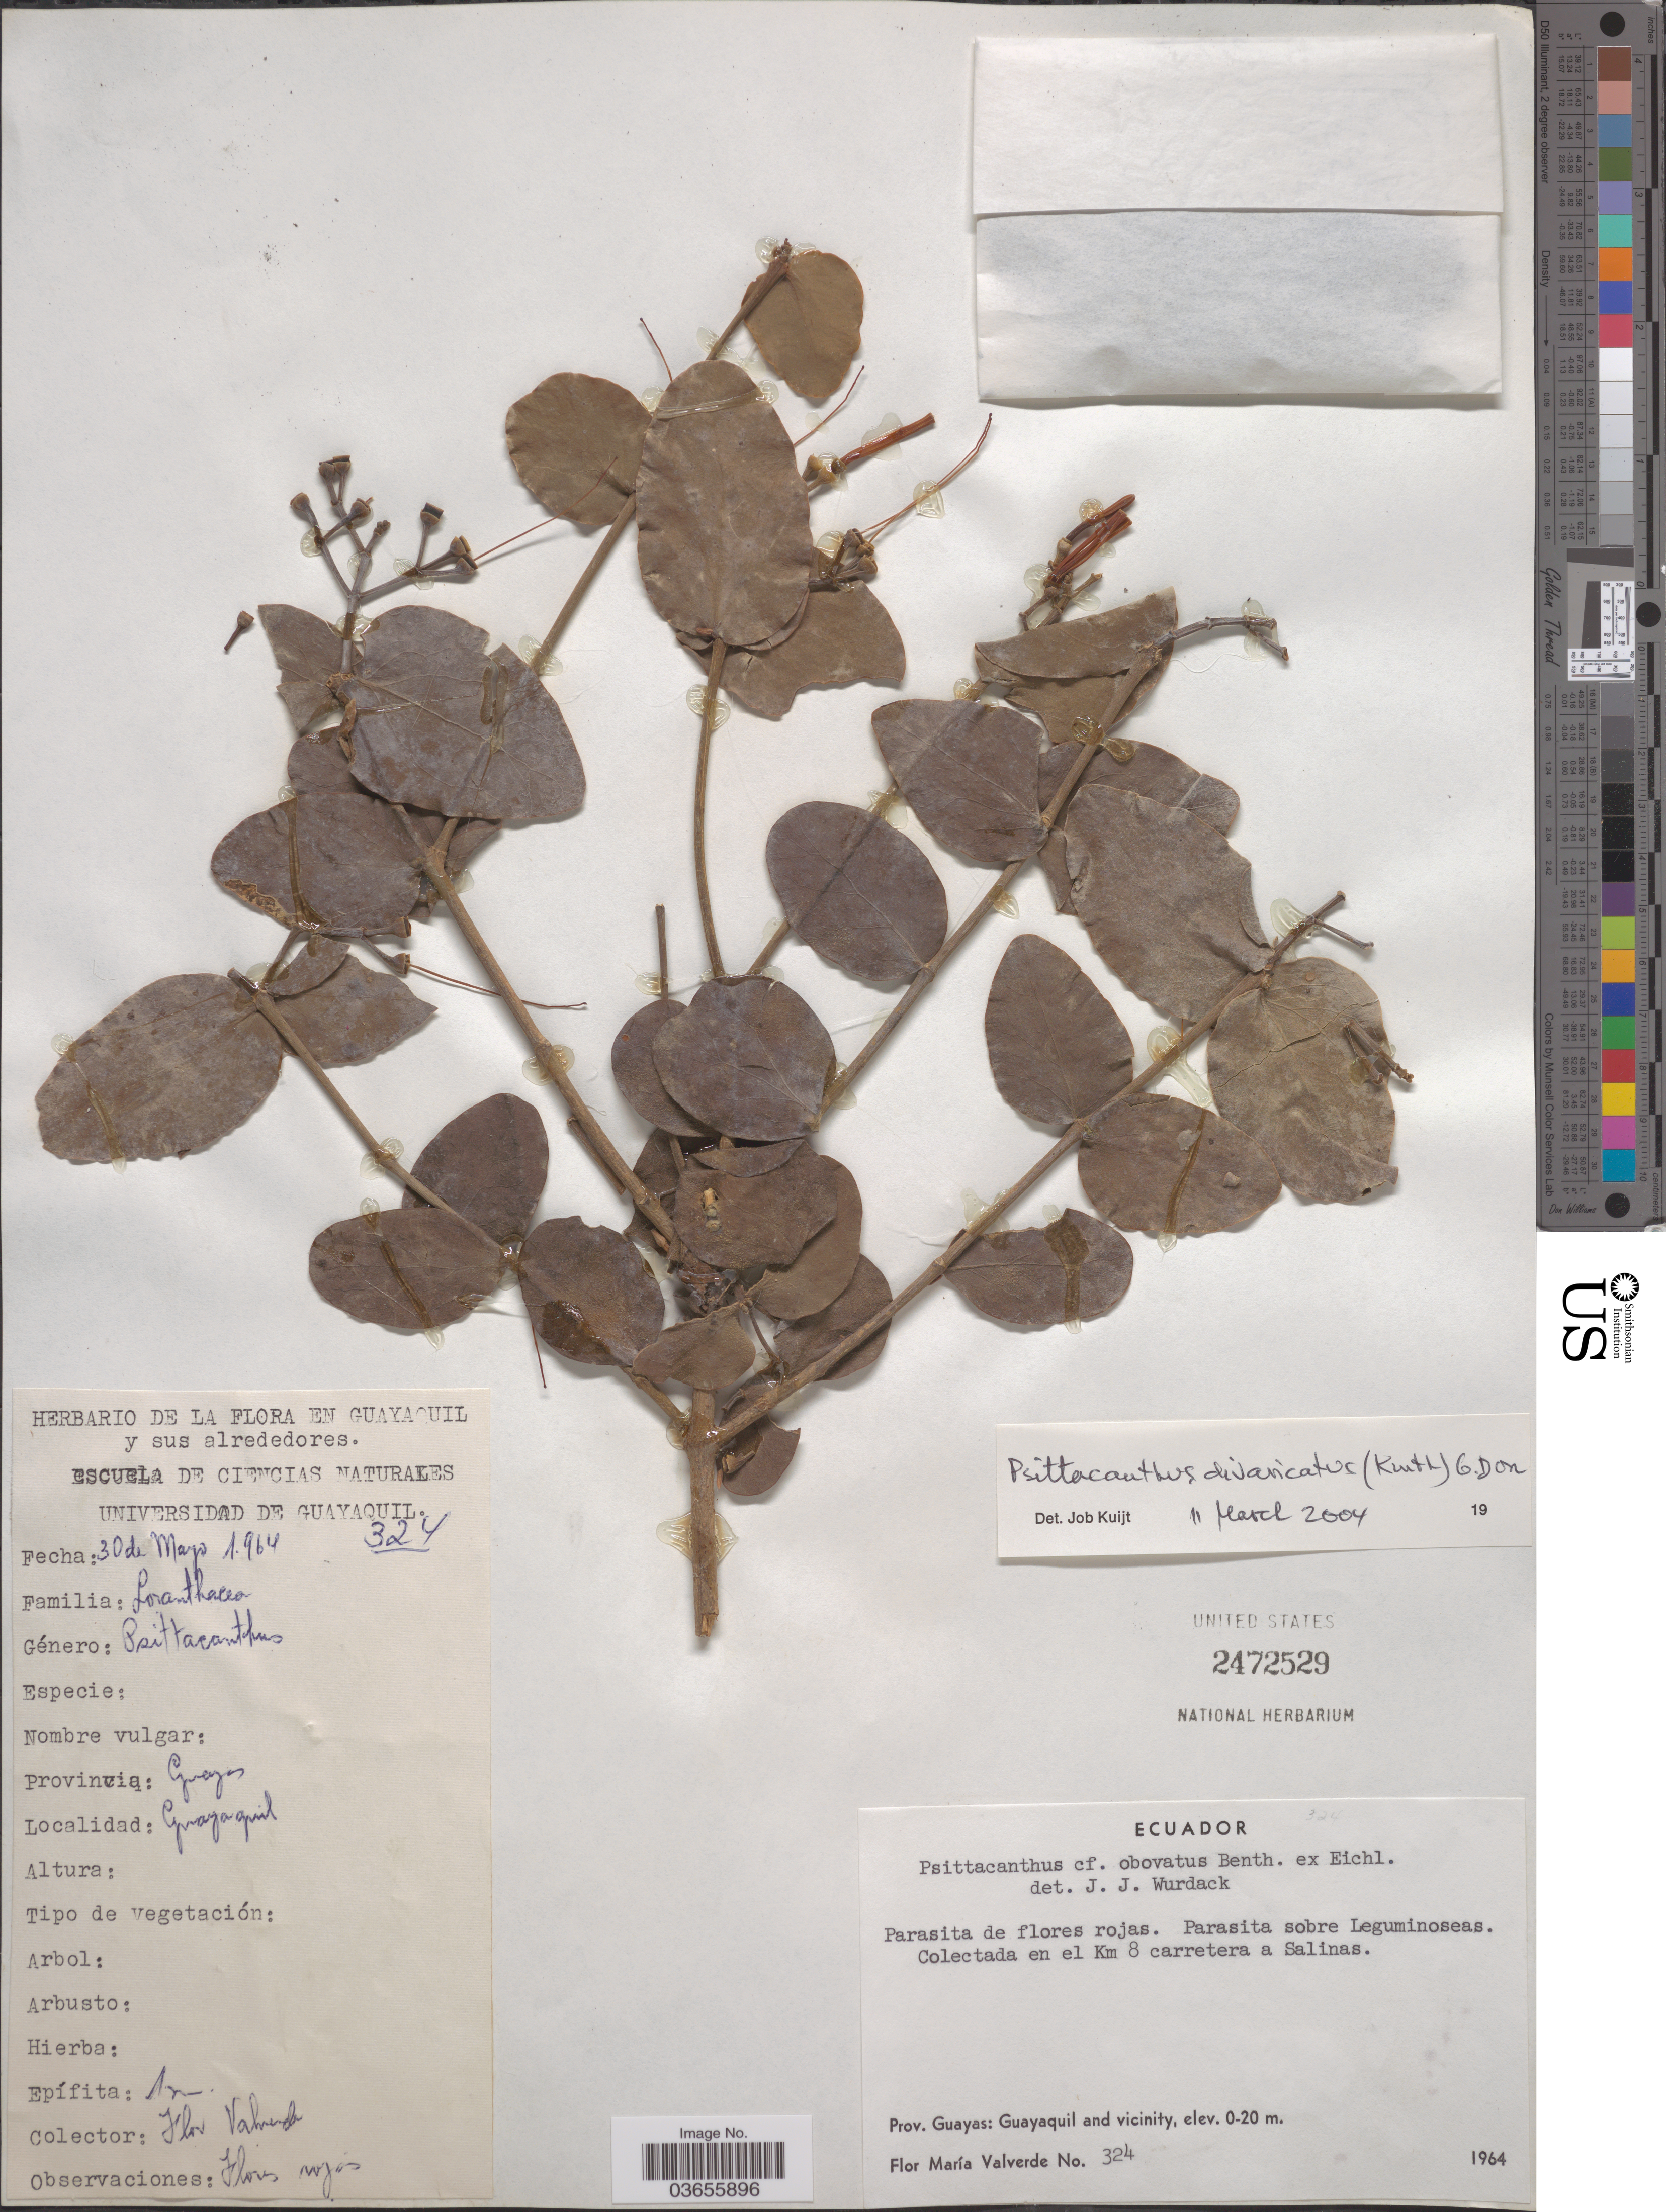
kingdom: Plantae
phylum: Tracheophyta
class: Magnoliopsida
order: Santalales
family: Loranthaceae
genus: Psittacanthus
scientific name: Psittacanthus divaricatus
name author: (Kunth) G. Don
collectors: M. Valverde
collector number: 324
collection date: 1964-05-30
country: Ecuador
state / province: Guayas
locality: En el Km 8 carretera a Salinas. Guayaquil and vicinity.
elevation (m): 0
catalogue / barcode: US 2472529